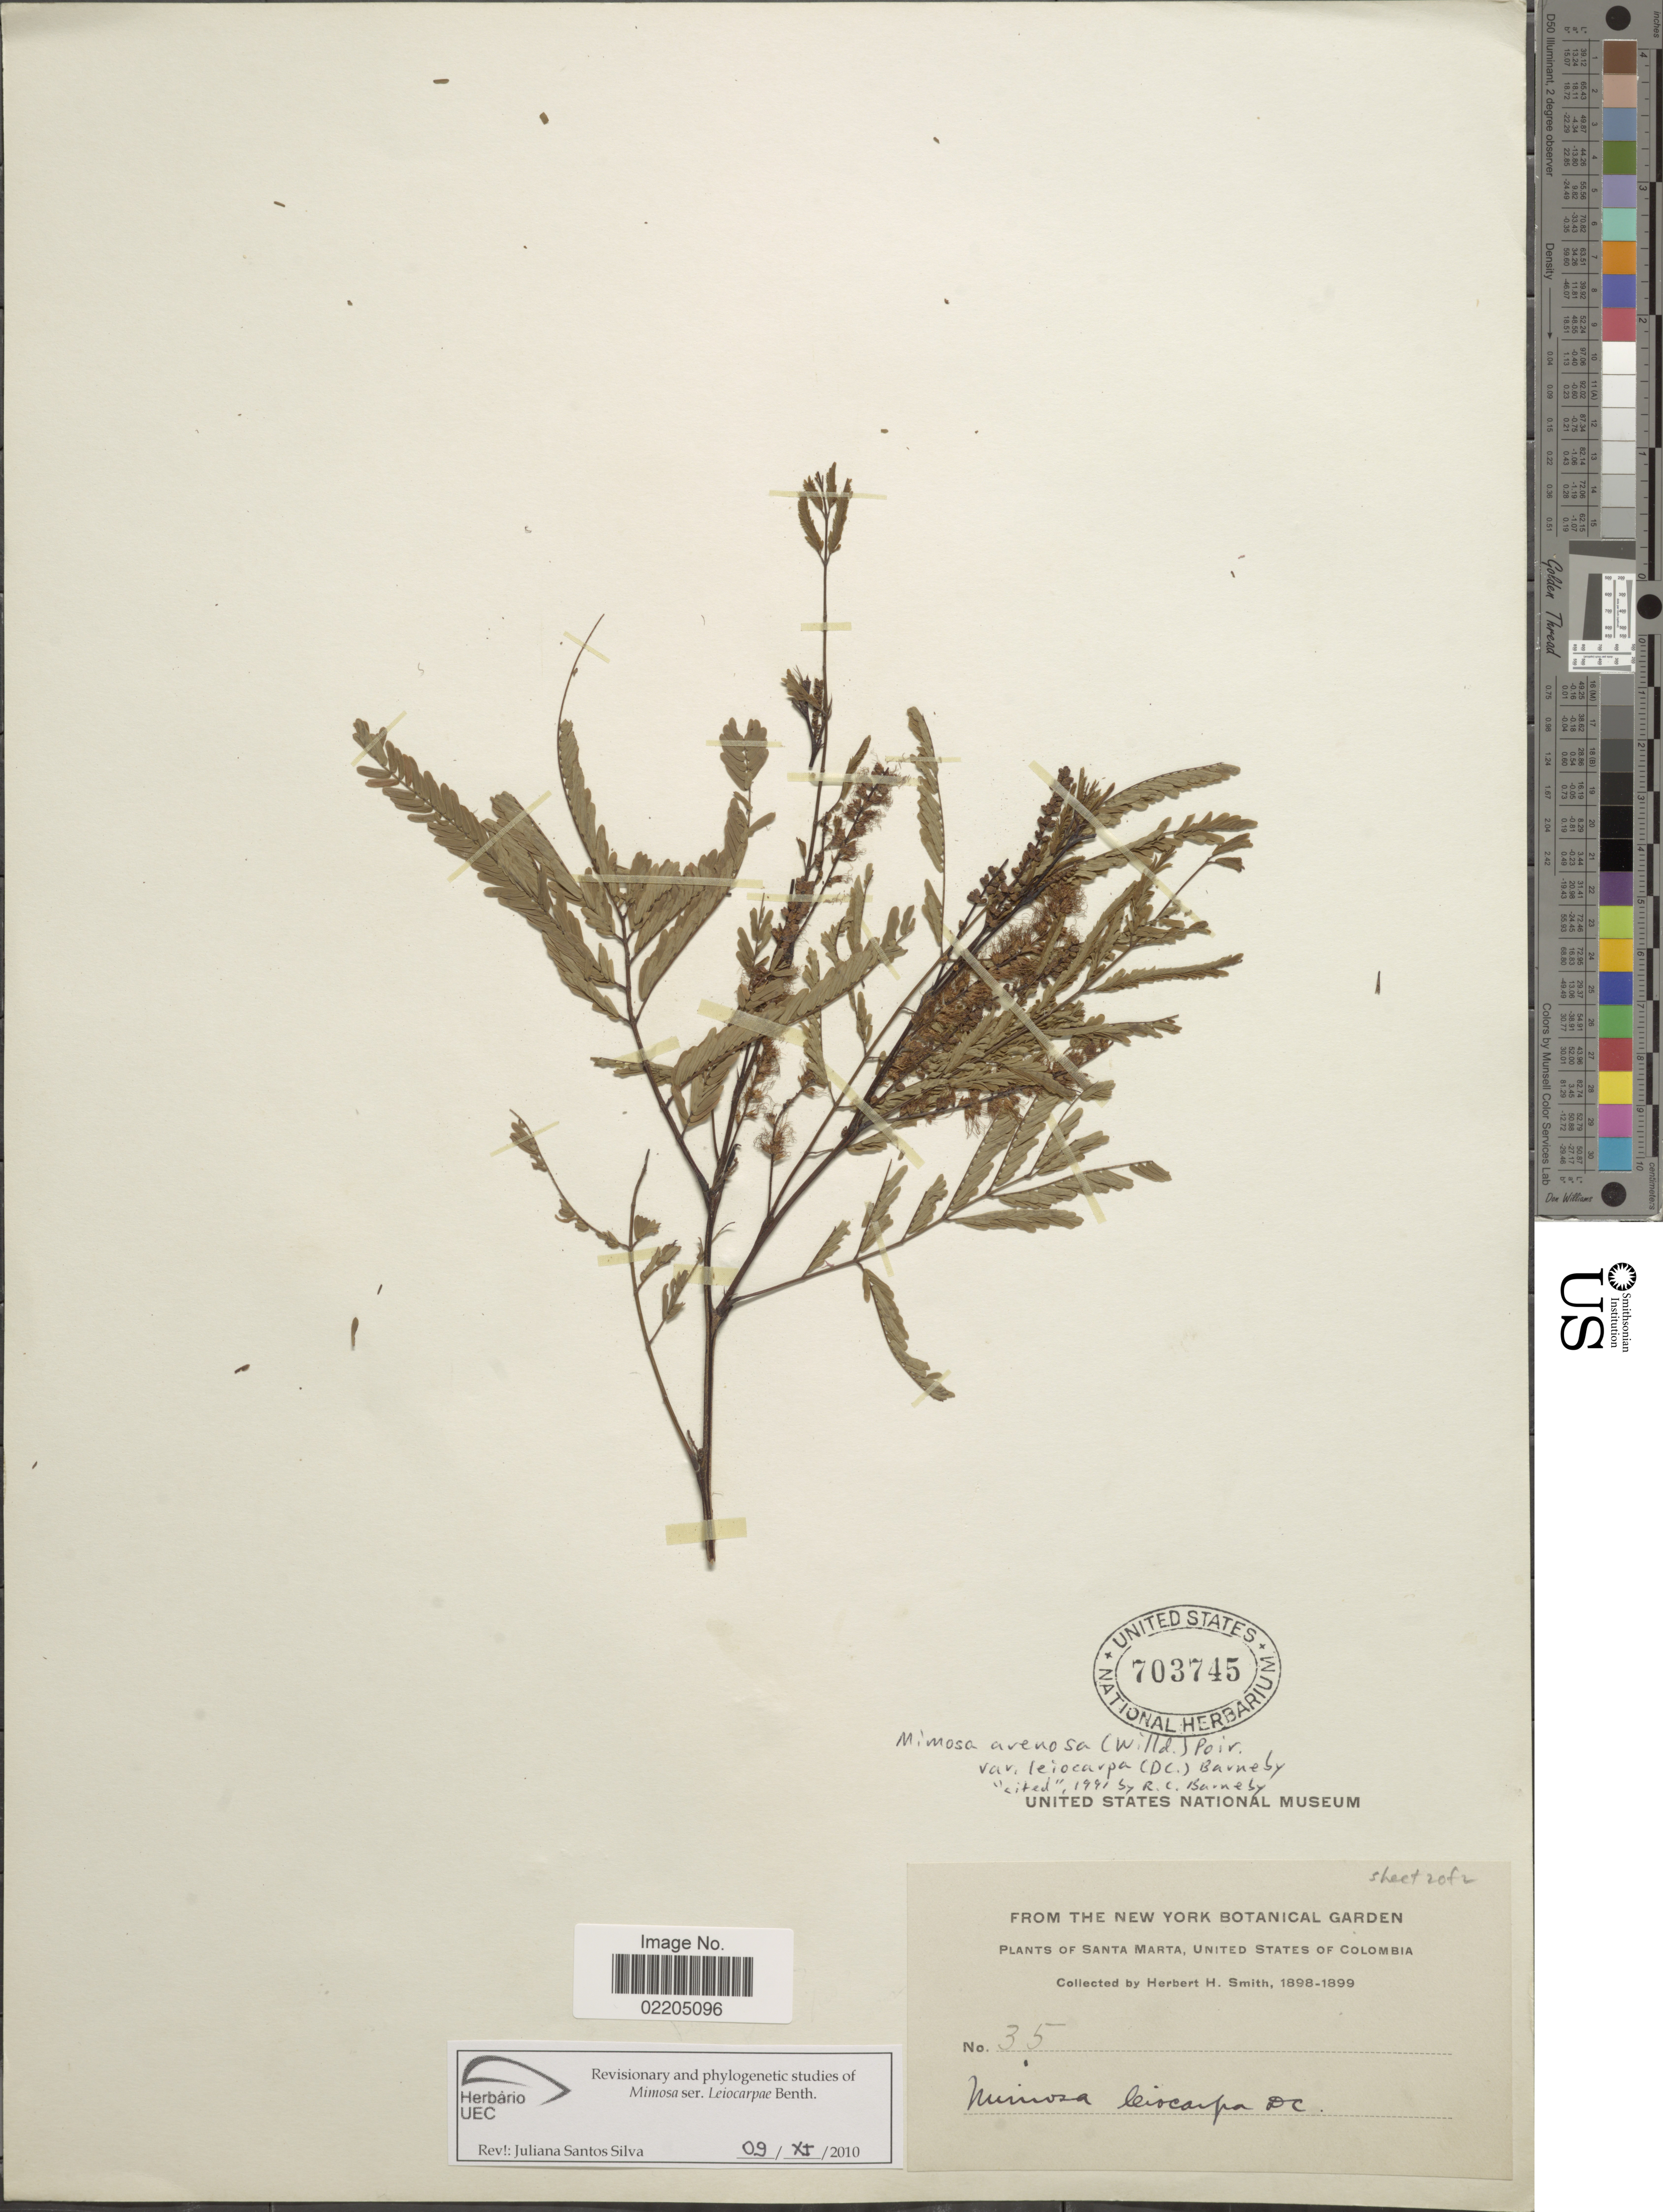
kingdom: Plantae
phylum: Tracheophyta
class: Magnoliopsida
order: Fabales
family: Fabaceae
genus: Mimosa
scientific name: Mimosa arenosa var. leiocarpa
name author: (DC.) Barneby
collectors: Herbert H. Smith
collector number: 35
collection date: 1898/1899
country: Colombia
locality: Santa Marta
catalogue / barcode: US 703745